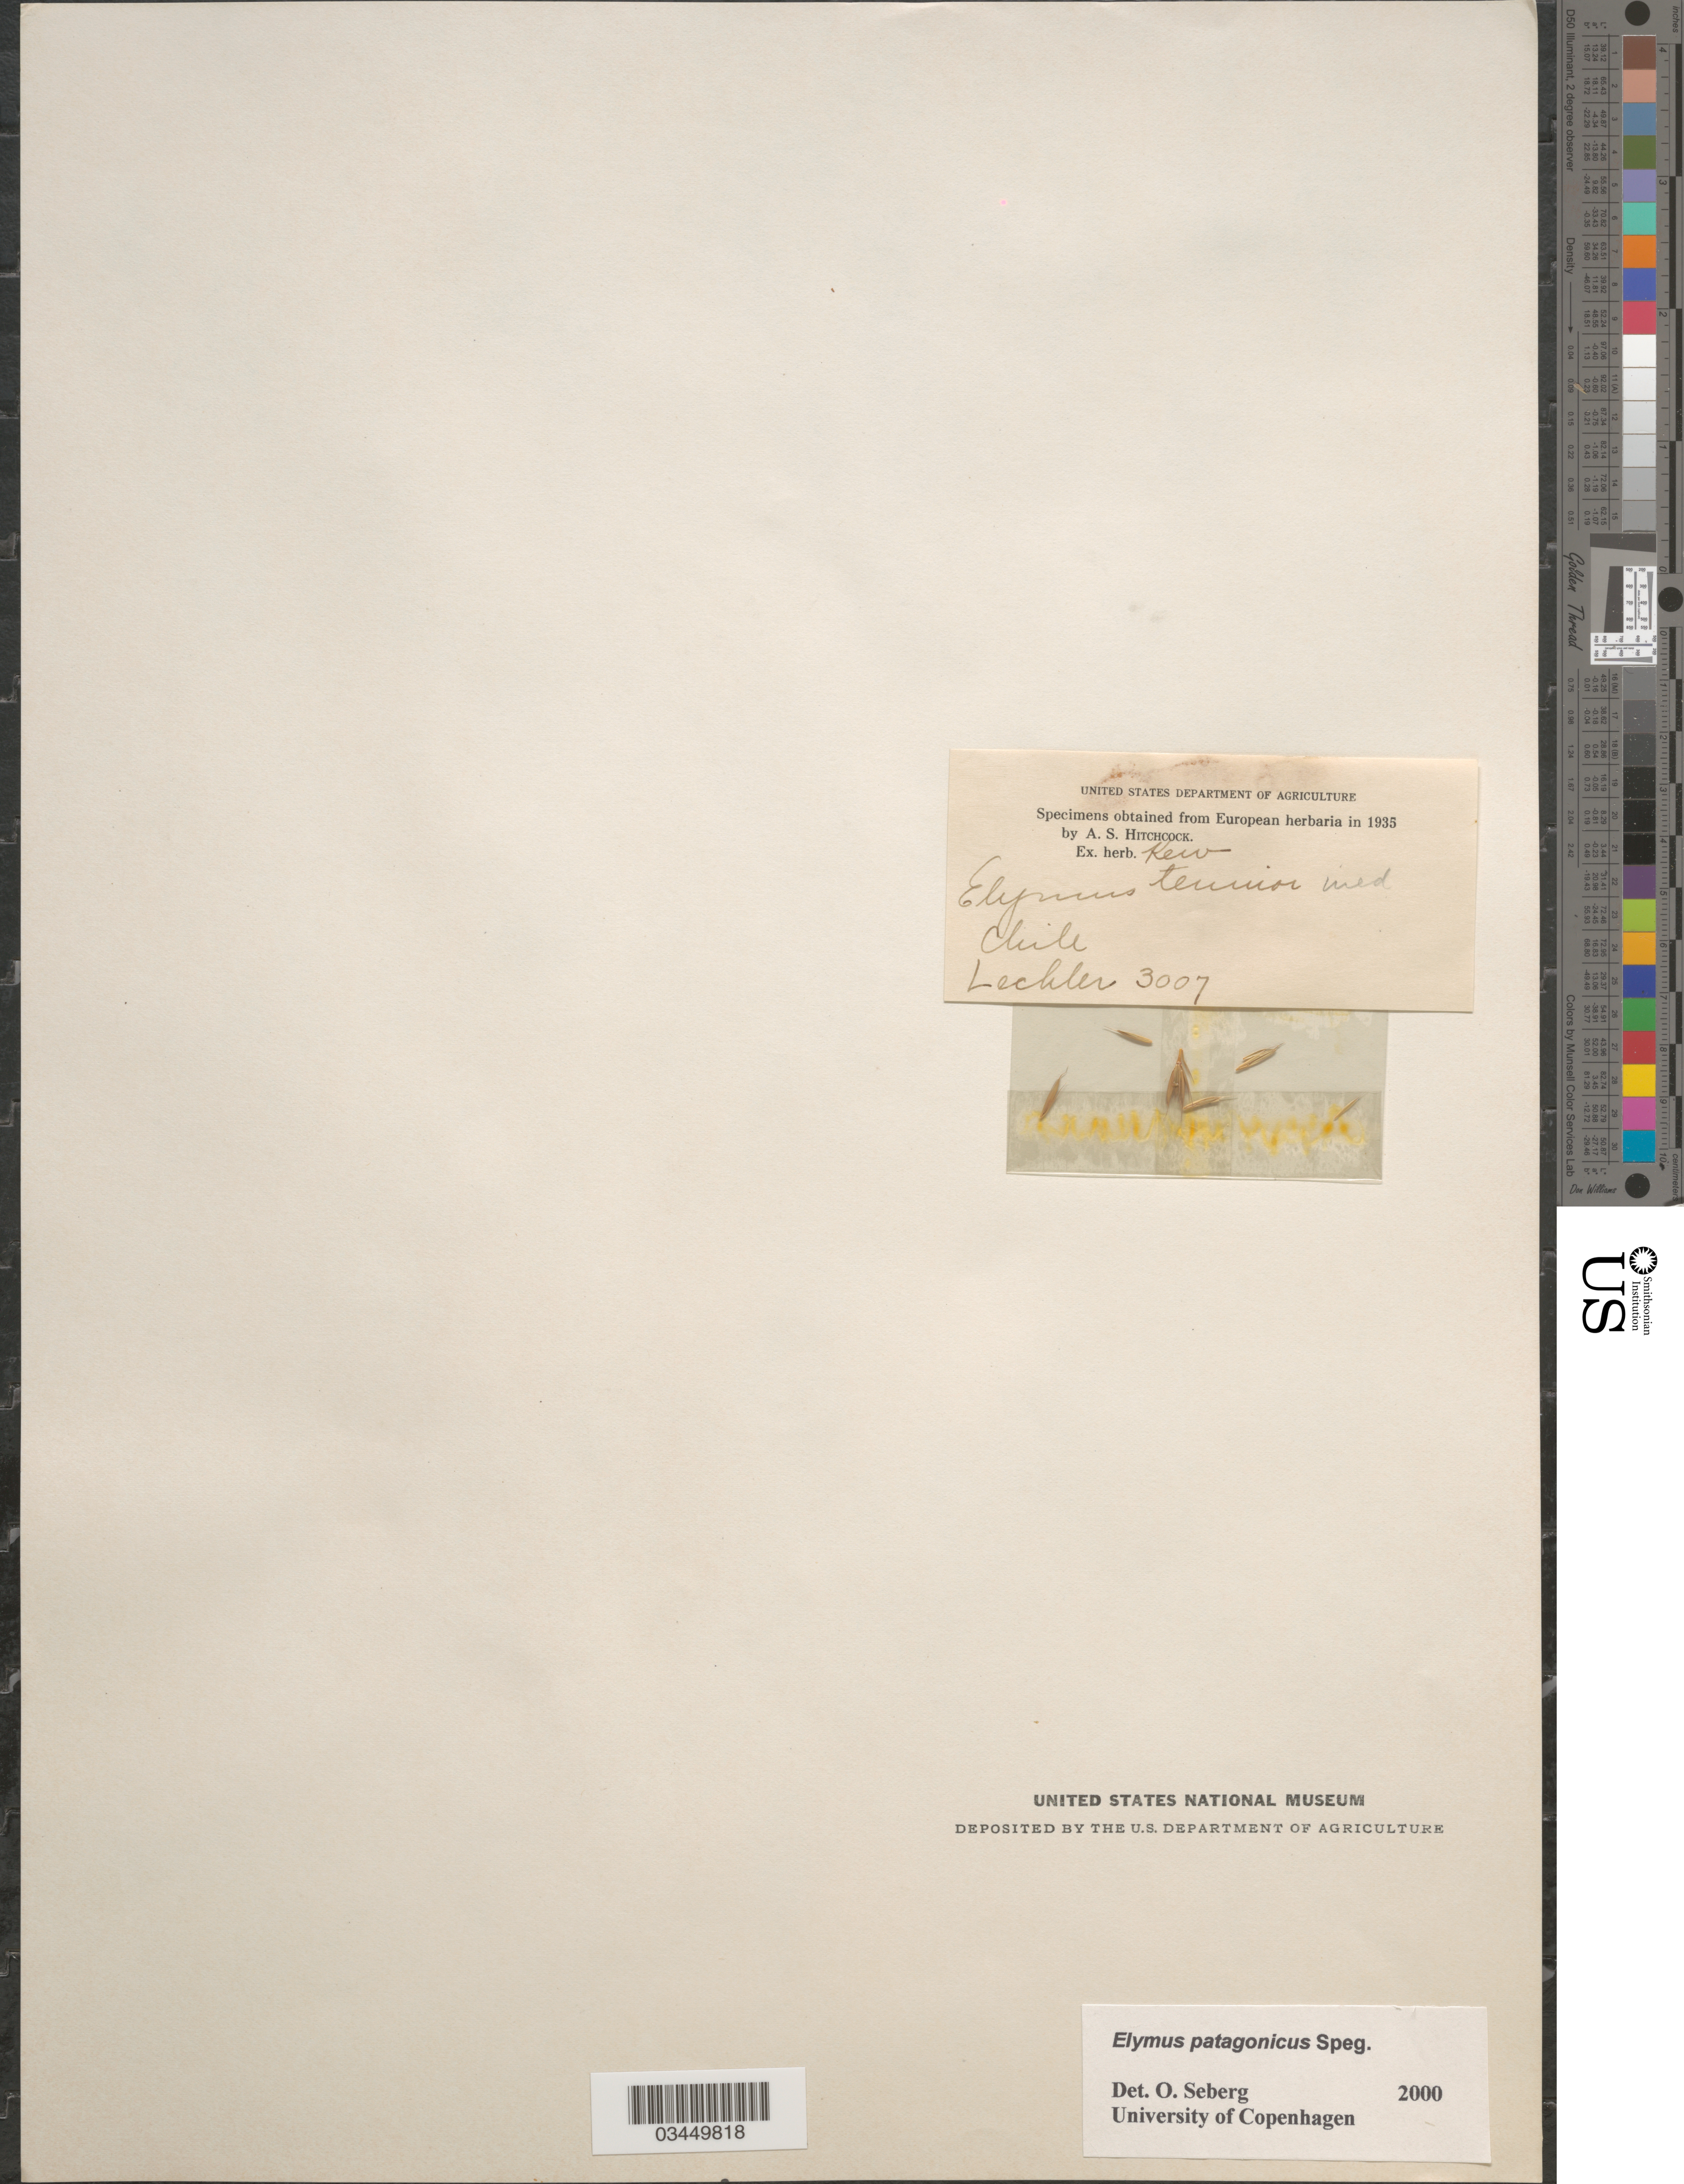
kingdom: Plantae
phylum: Tracheophyta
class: Liliopsida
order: Poales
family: Poaceae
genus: Elymus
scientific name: Elymus patagonicus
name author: Speg.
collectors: -. Lechler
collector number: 3007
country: Chile